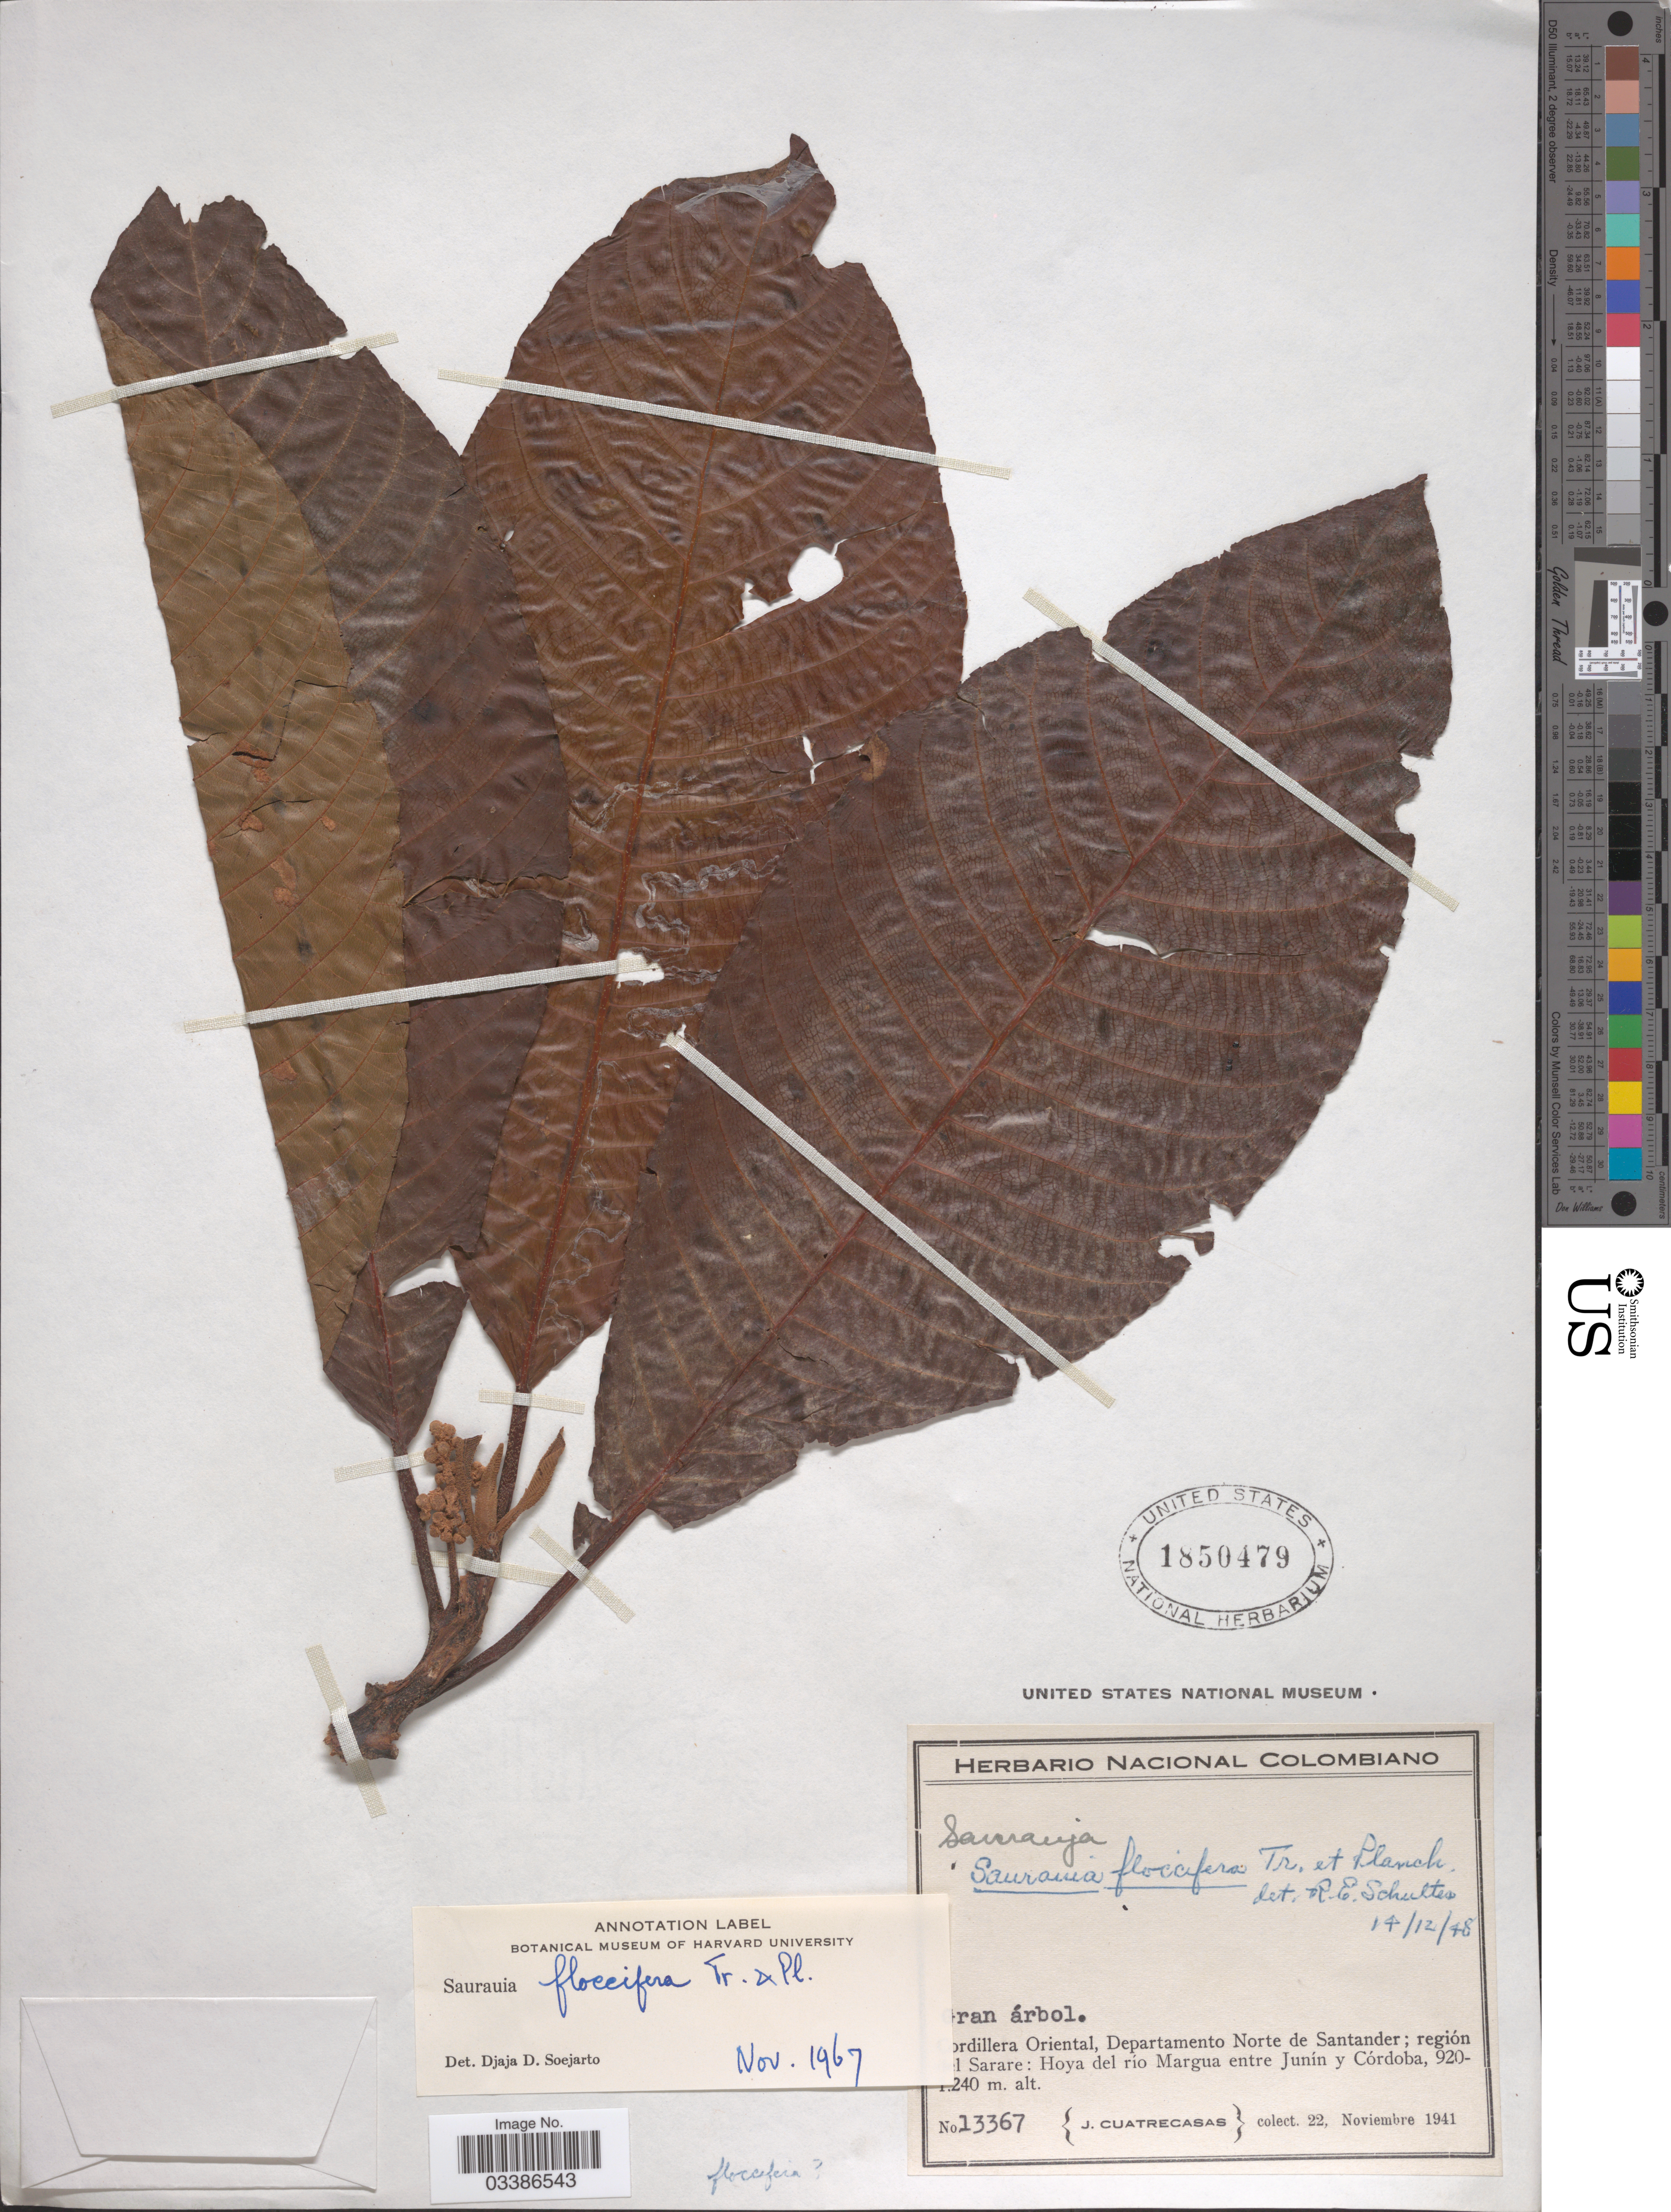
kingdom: Plantae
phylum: Tracheophyta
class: Magnoliopsida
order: Ericales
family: Actinidiaceae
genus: Saurauia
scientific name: Saurauia floccifera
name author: Triana & Planch.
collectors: J. Cuatrecasas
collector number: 13367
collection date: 1941-11-22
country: Colombia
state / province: Norte de Santander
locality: Cordillera Oriental, Departamento Norte de Santander; región del Sarare: Hoya del río entre Junín y Córdoba.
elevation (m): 920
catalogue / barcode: US 1850479